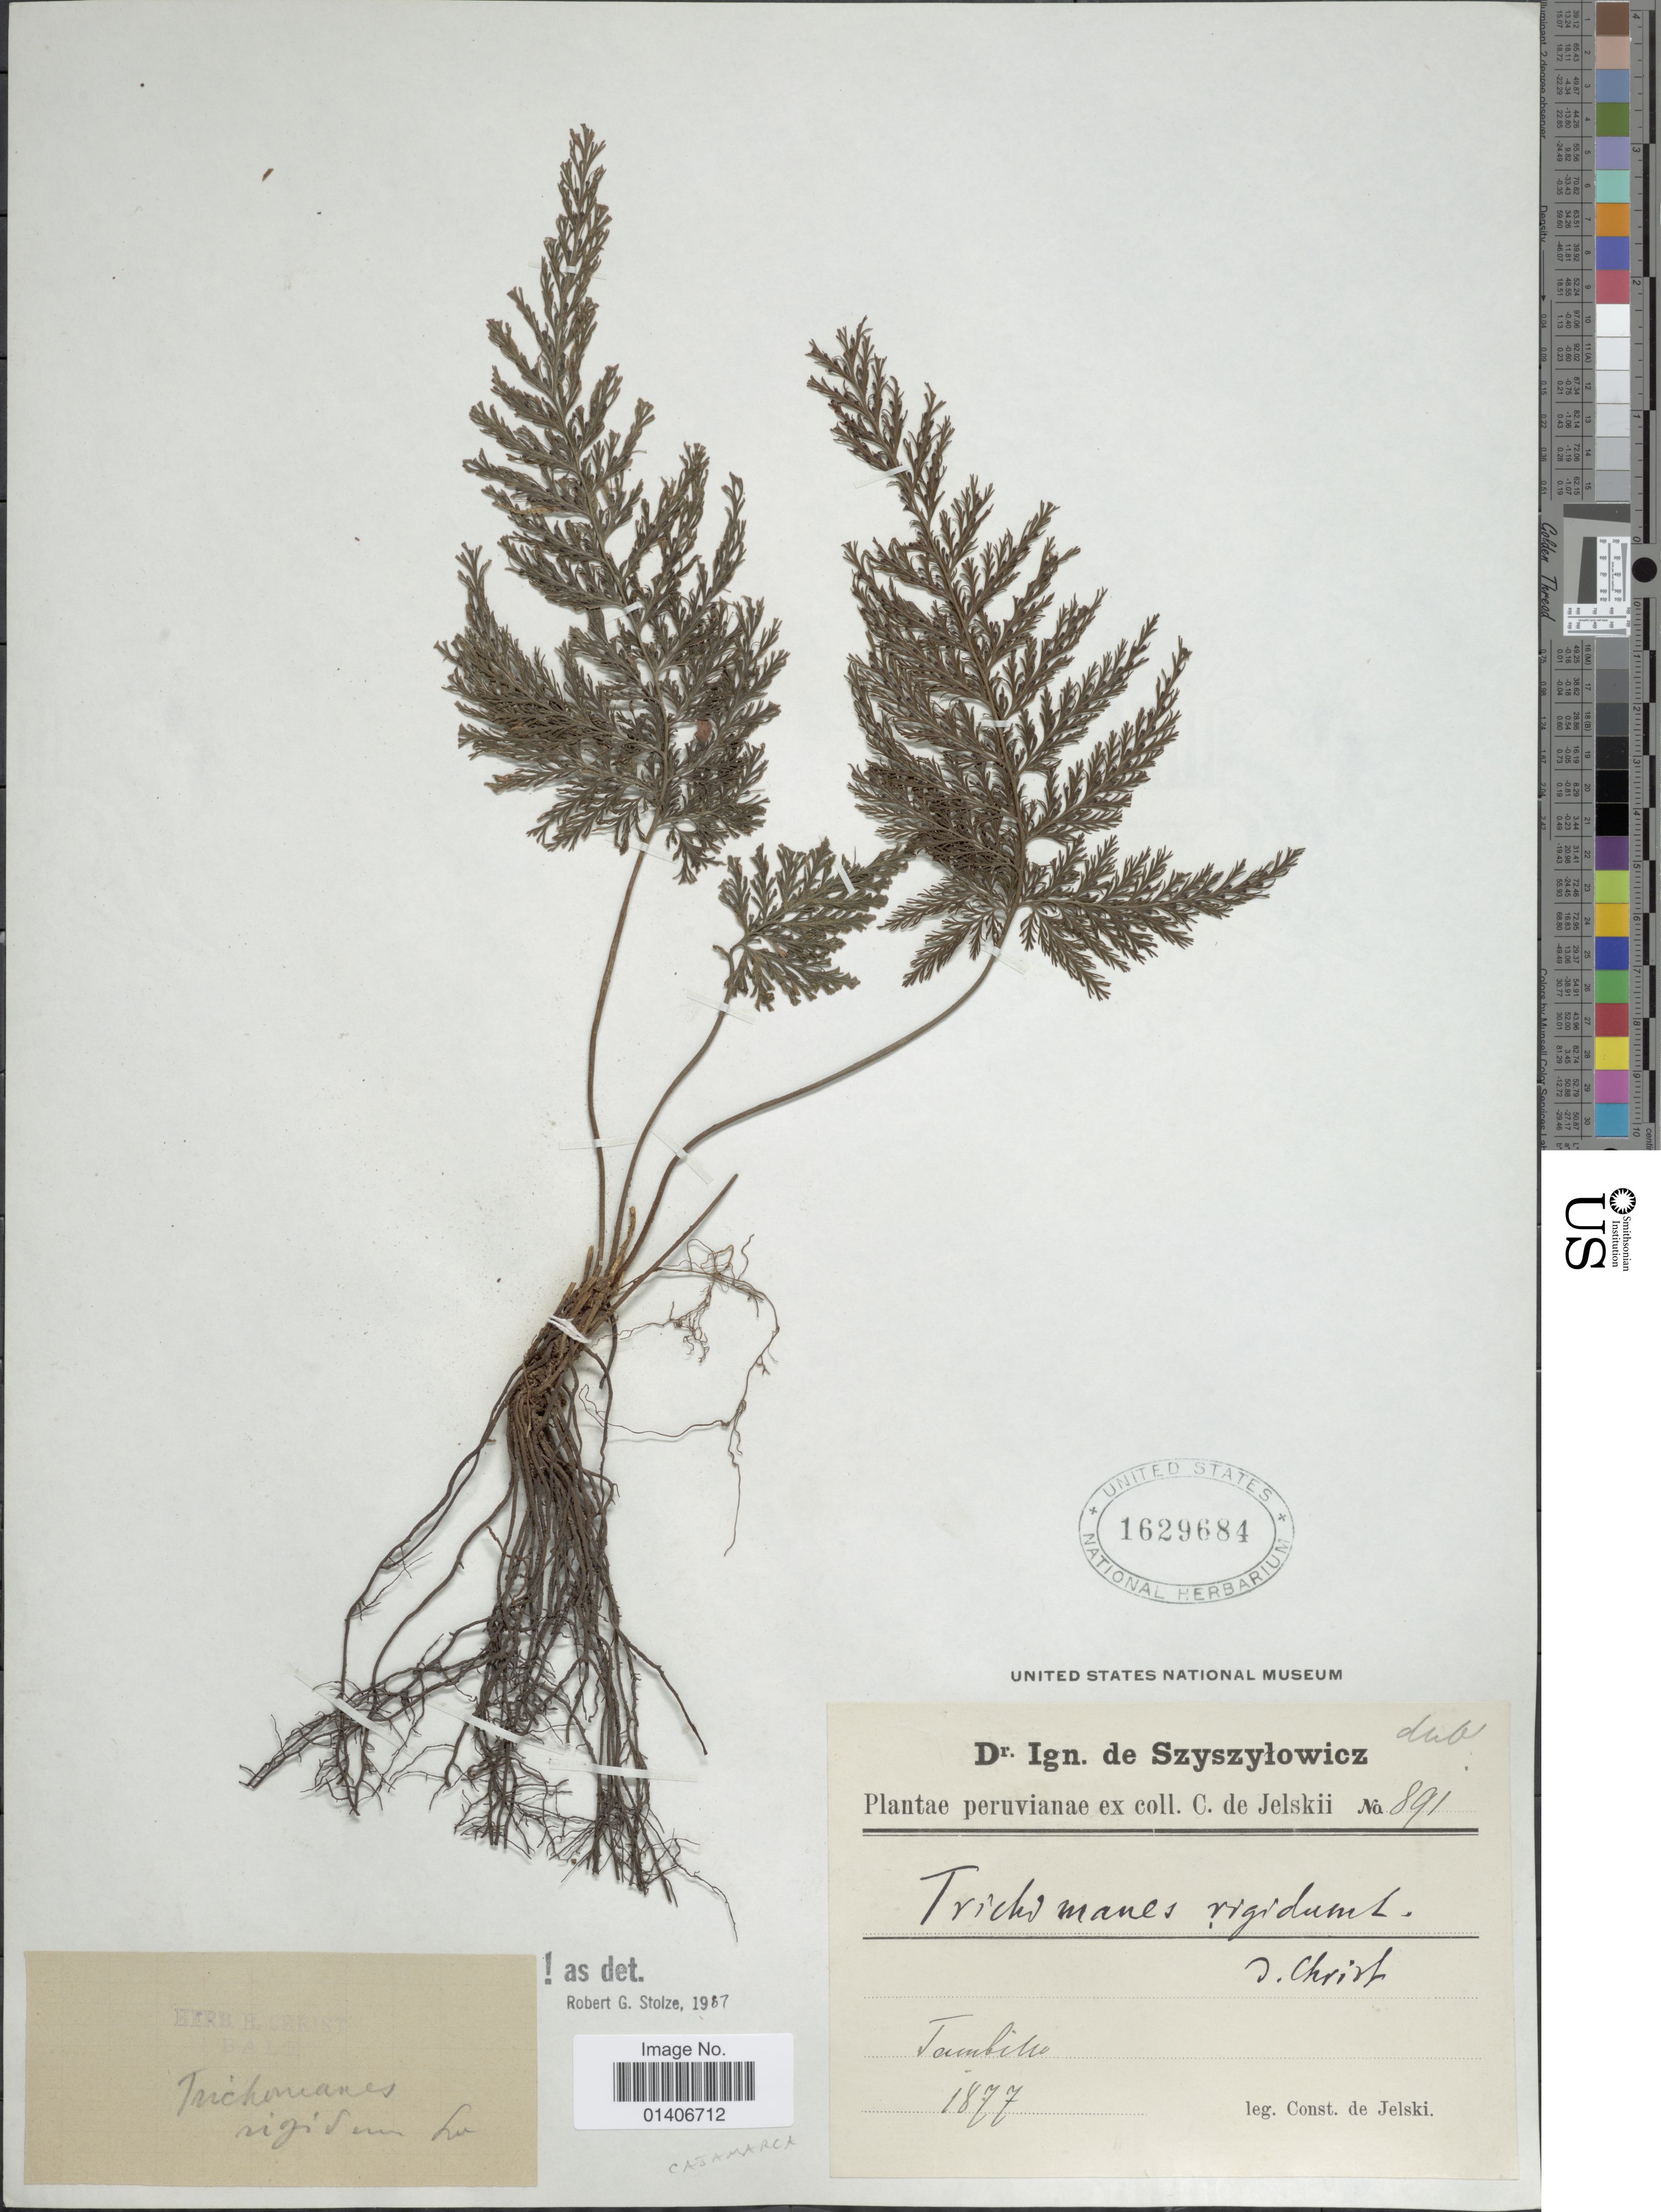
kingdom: Plantae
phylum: Tracheophyta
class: Polypodiopsida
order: Hymenophyllales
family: Hymenophyllaceae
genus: Abrodictyum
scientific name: Abrodictyum rigidum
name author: (Sw.) Ebihara & Dubuisson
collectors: C. Jelskii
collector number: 891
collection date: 1877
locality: Tambiho [interpreted]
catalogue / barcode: US 1629684